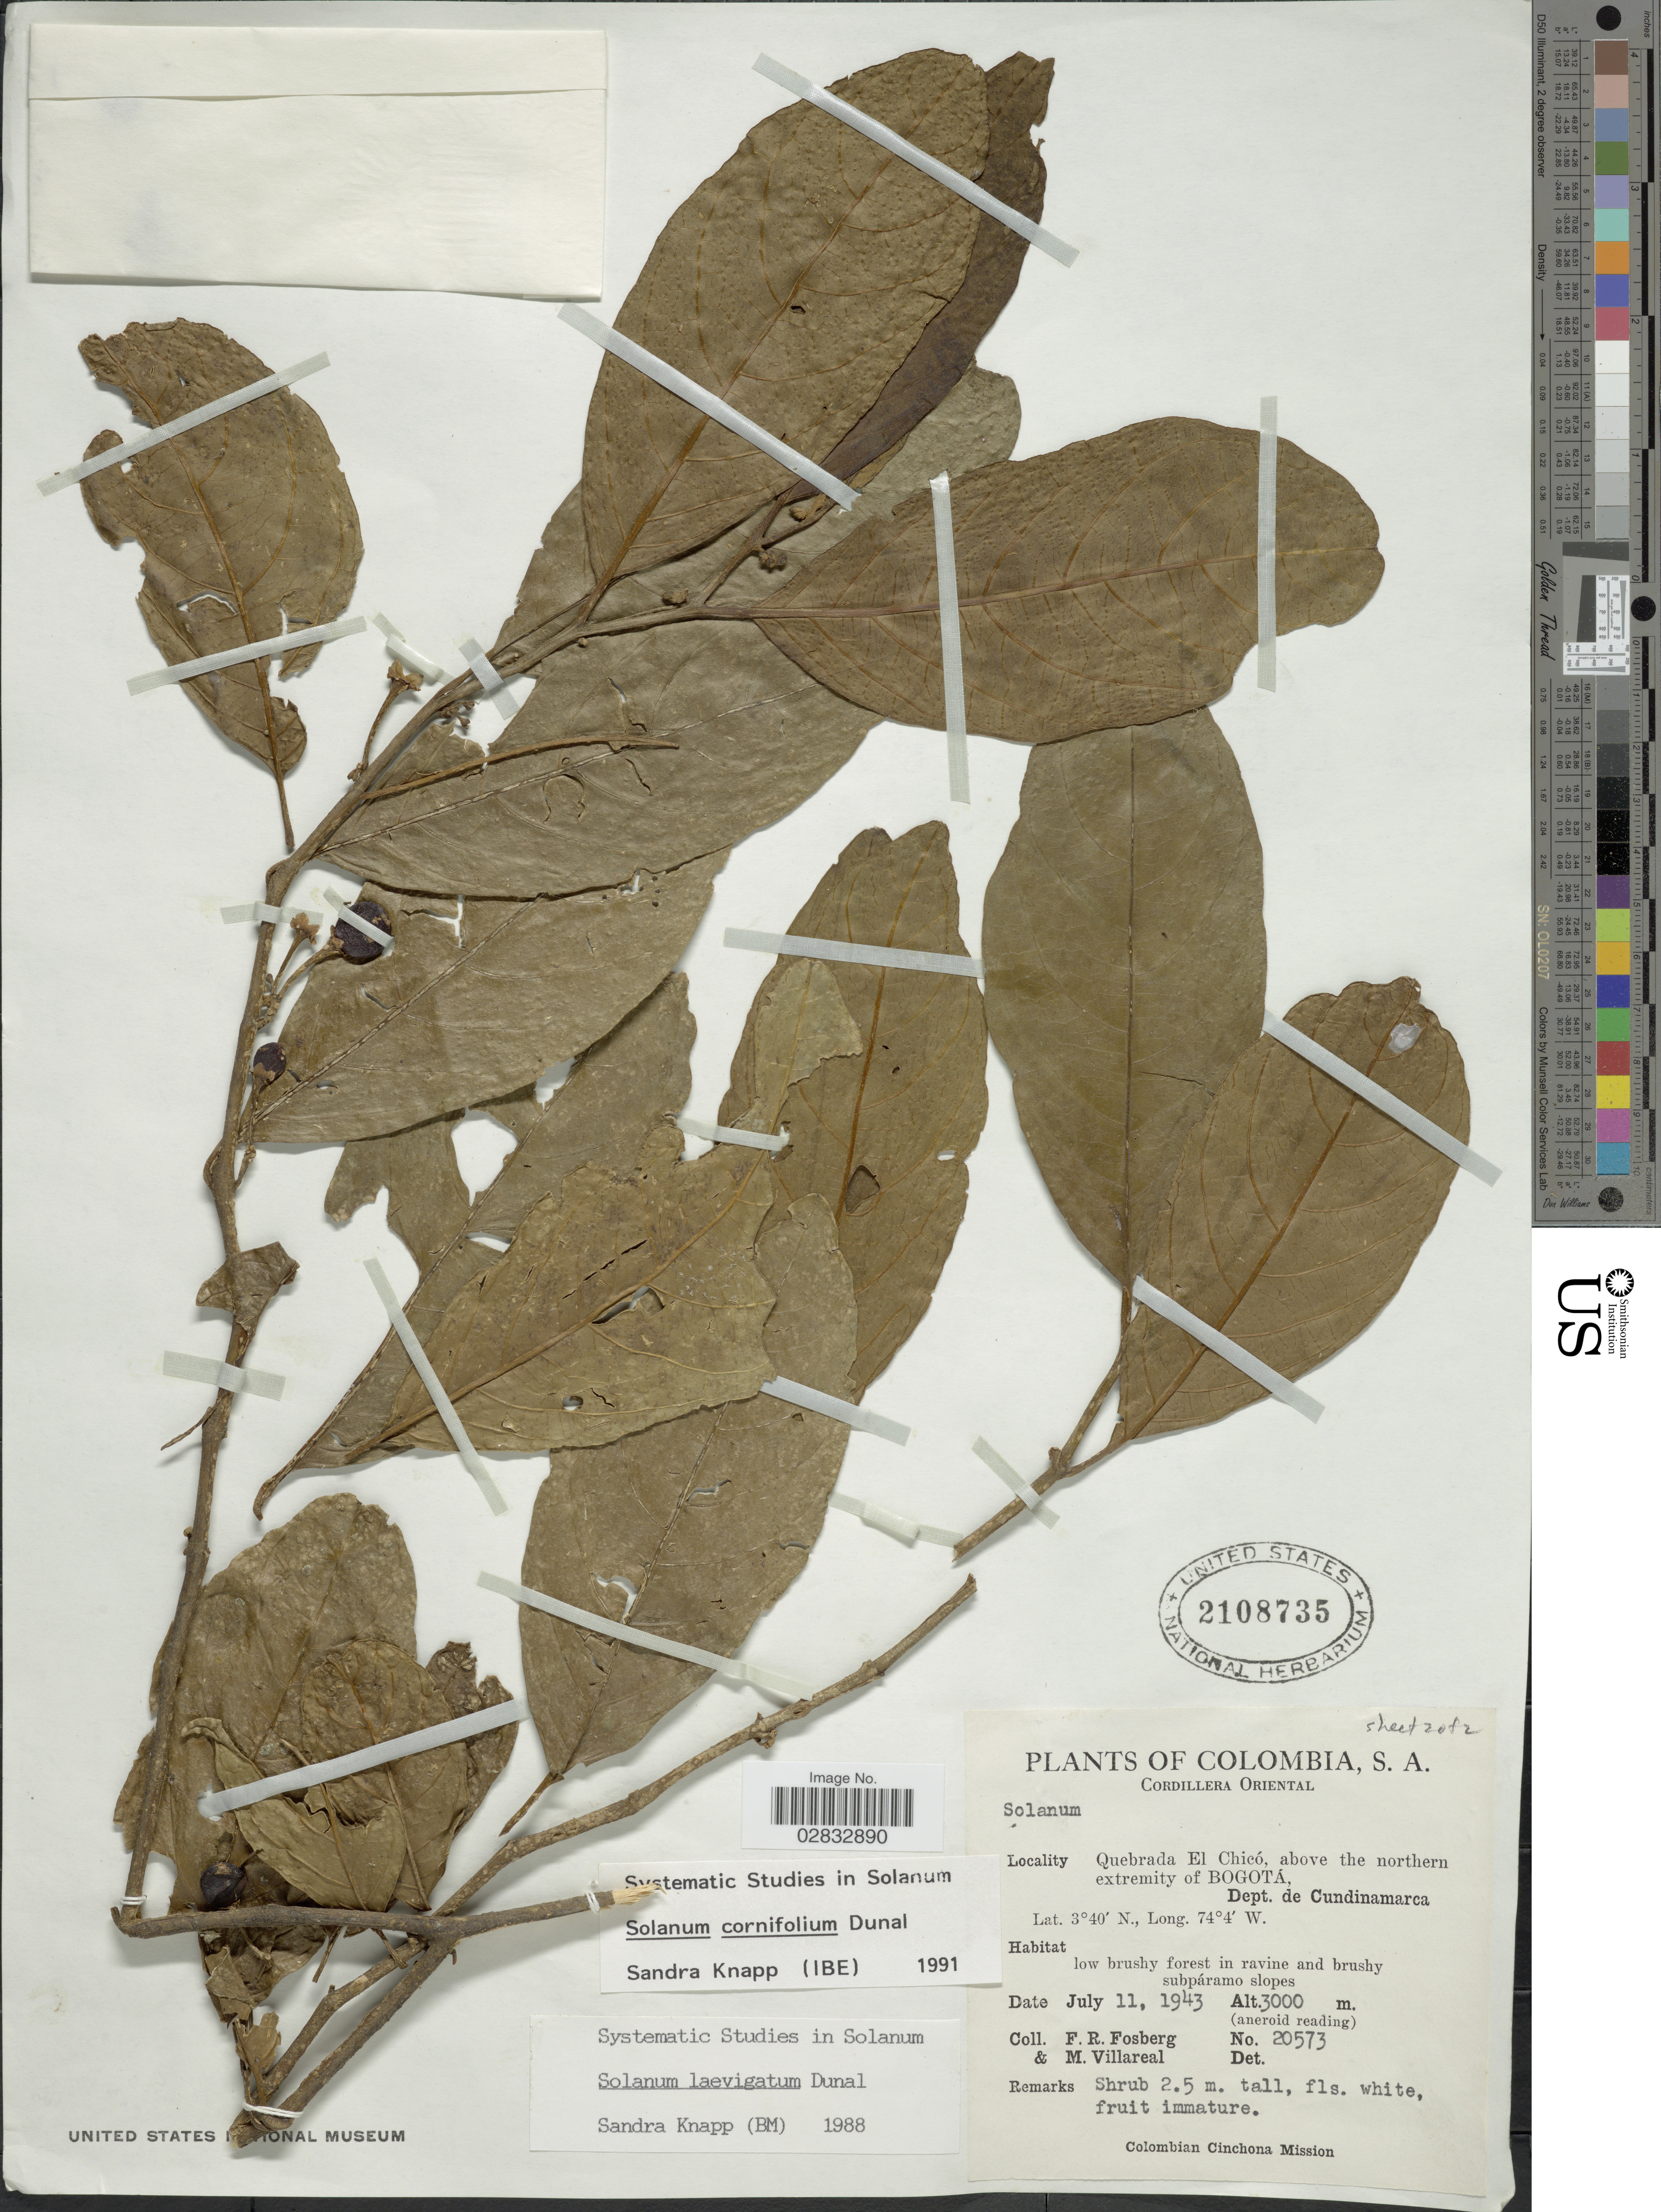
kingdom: Plantae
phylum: Tracheophyta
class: Magnoliopsida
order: Solanales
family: Solanaceae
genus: Solanum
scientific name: Solanum cornifolium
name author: Dunal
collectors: F. R. Fosberg & M. Villareal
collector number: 20573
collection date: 1943-07-11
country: Colombia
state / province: Cundinamarca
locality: Cordillera Oriental. Quebrada El Chicó, above the northern extremity of Bogotá. Dept. de Cundinamarca.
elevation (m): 3000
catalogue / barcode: US 2108735